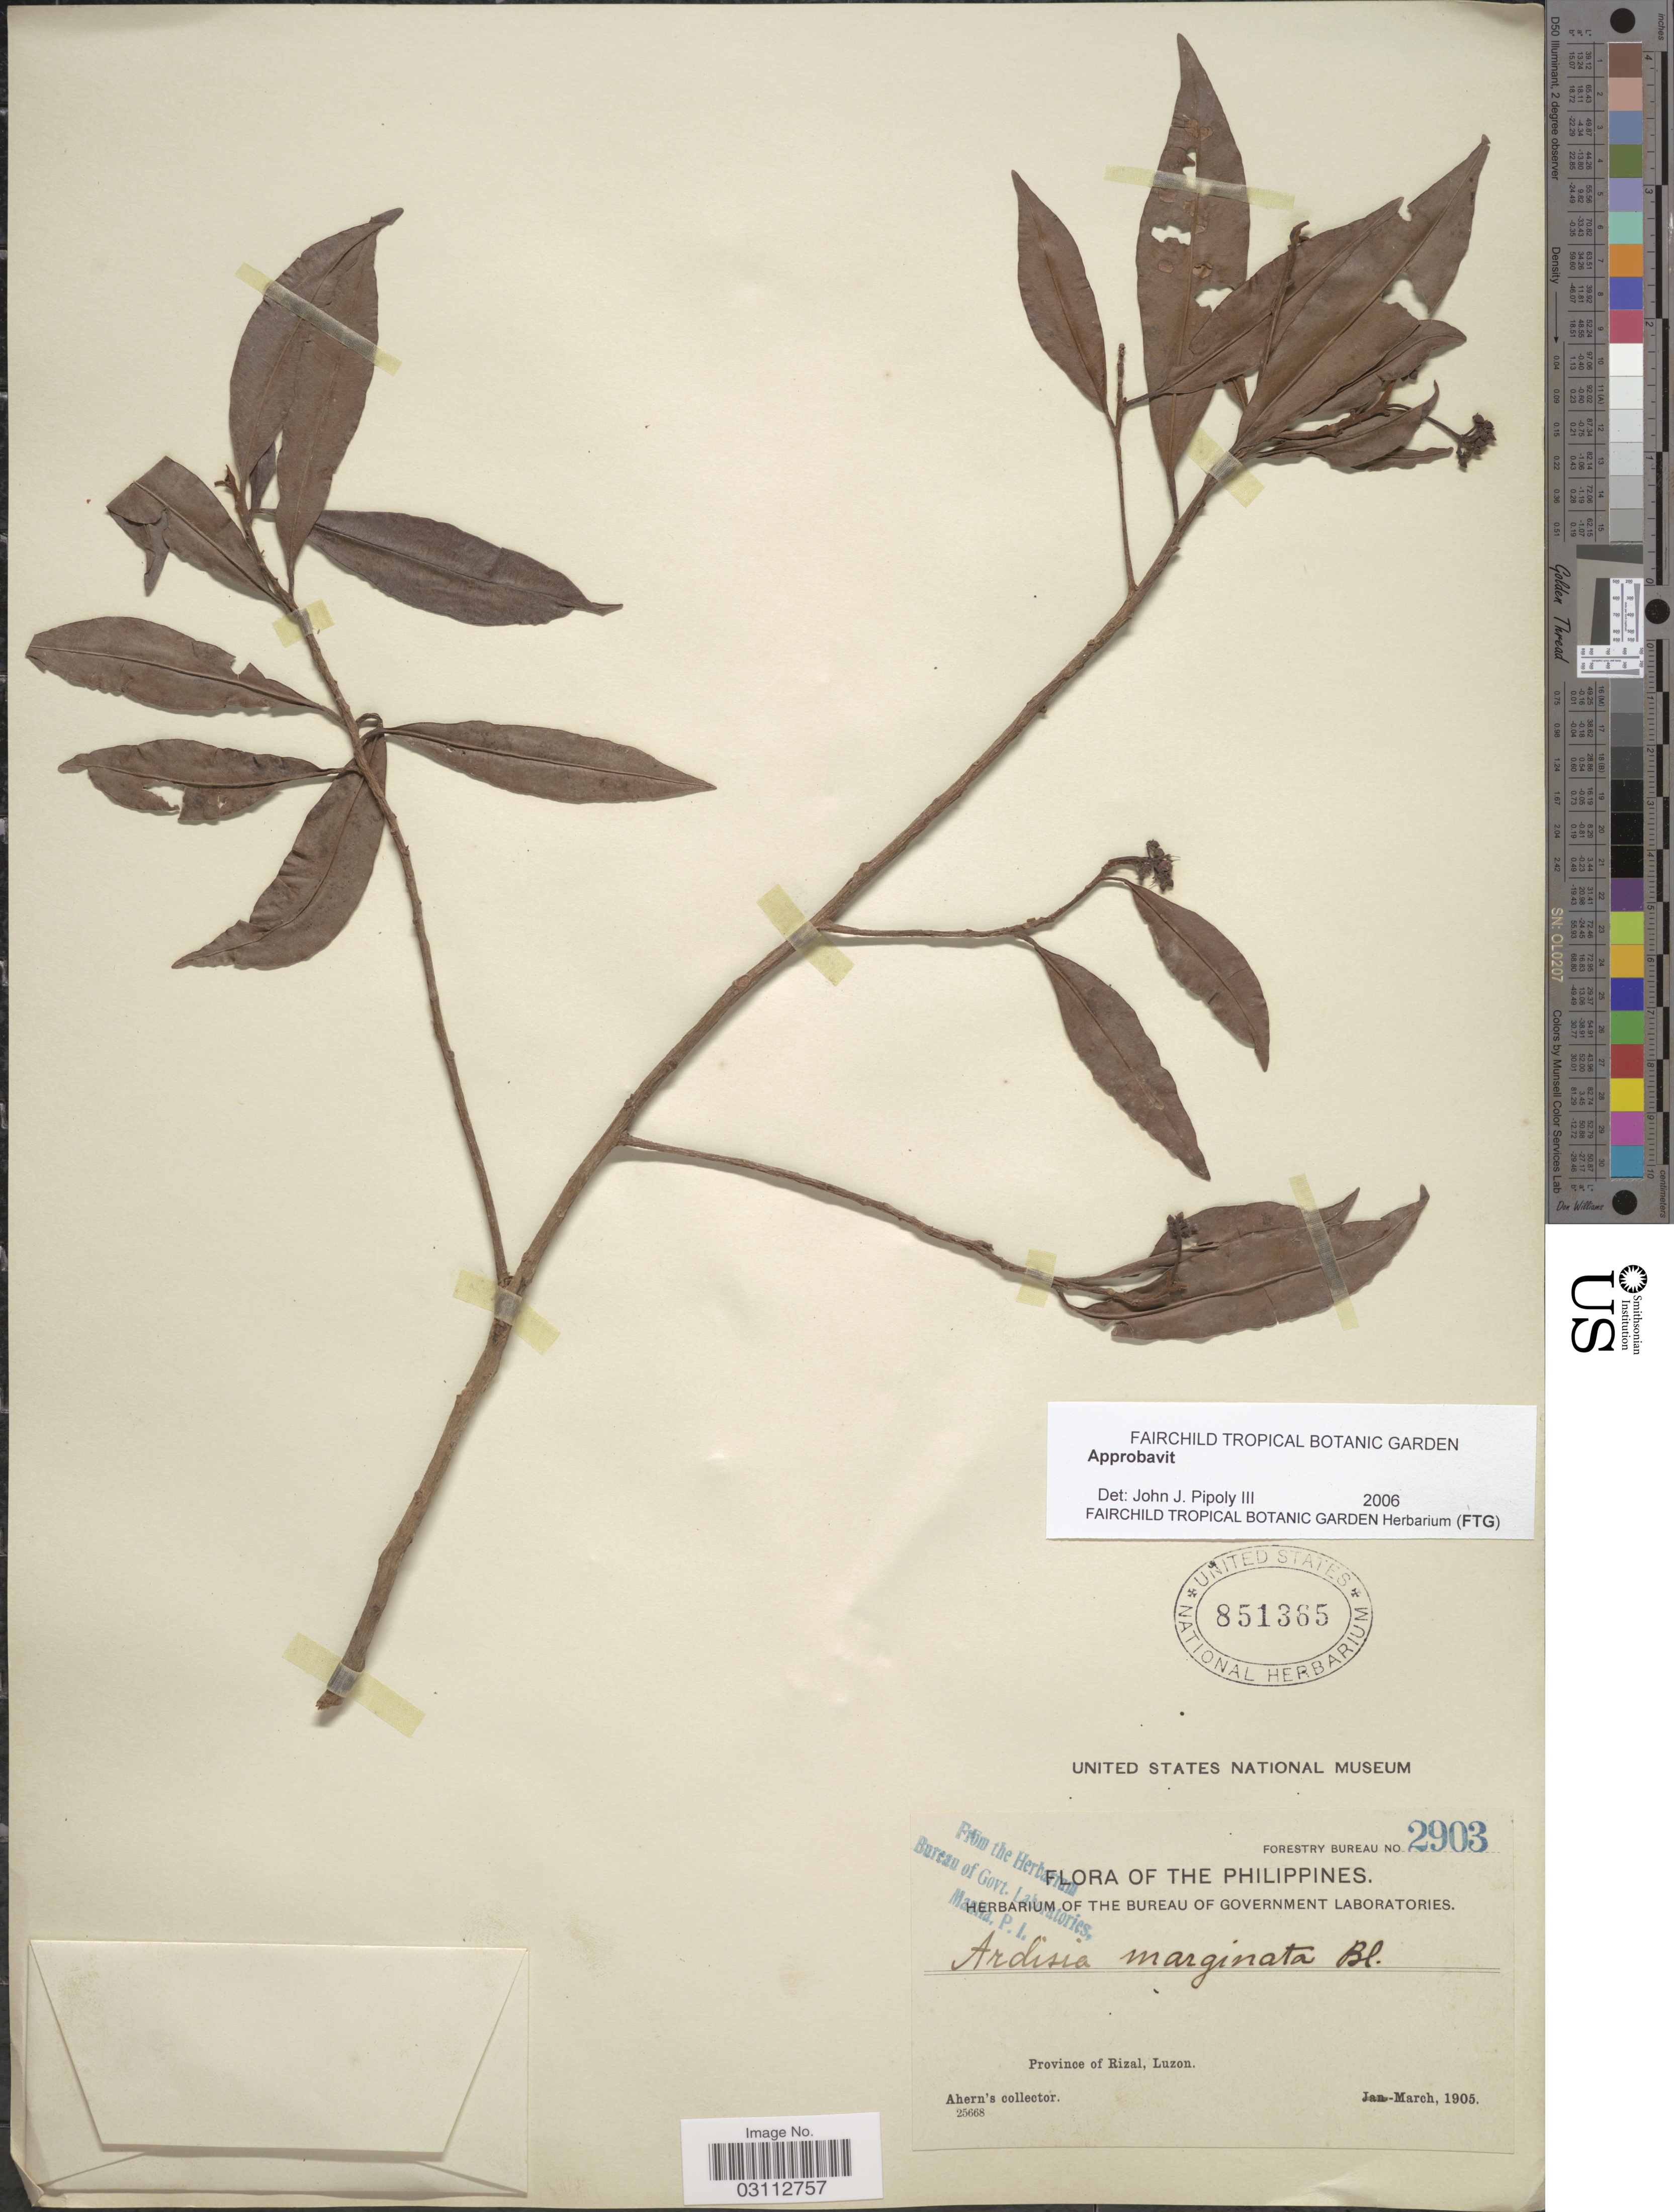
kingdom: Plantae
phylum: Tracheophyta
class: Magnoliopsida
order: Ericales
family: Primulaceae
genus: Ardisia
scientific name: Ardisia marginata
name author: Blume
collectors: Ahern's collector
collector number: Forestry Bureau 2903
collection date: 1905-03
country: Philippines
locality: Province of Rizal, Luzon.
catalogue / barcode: US 851365